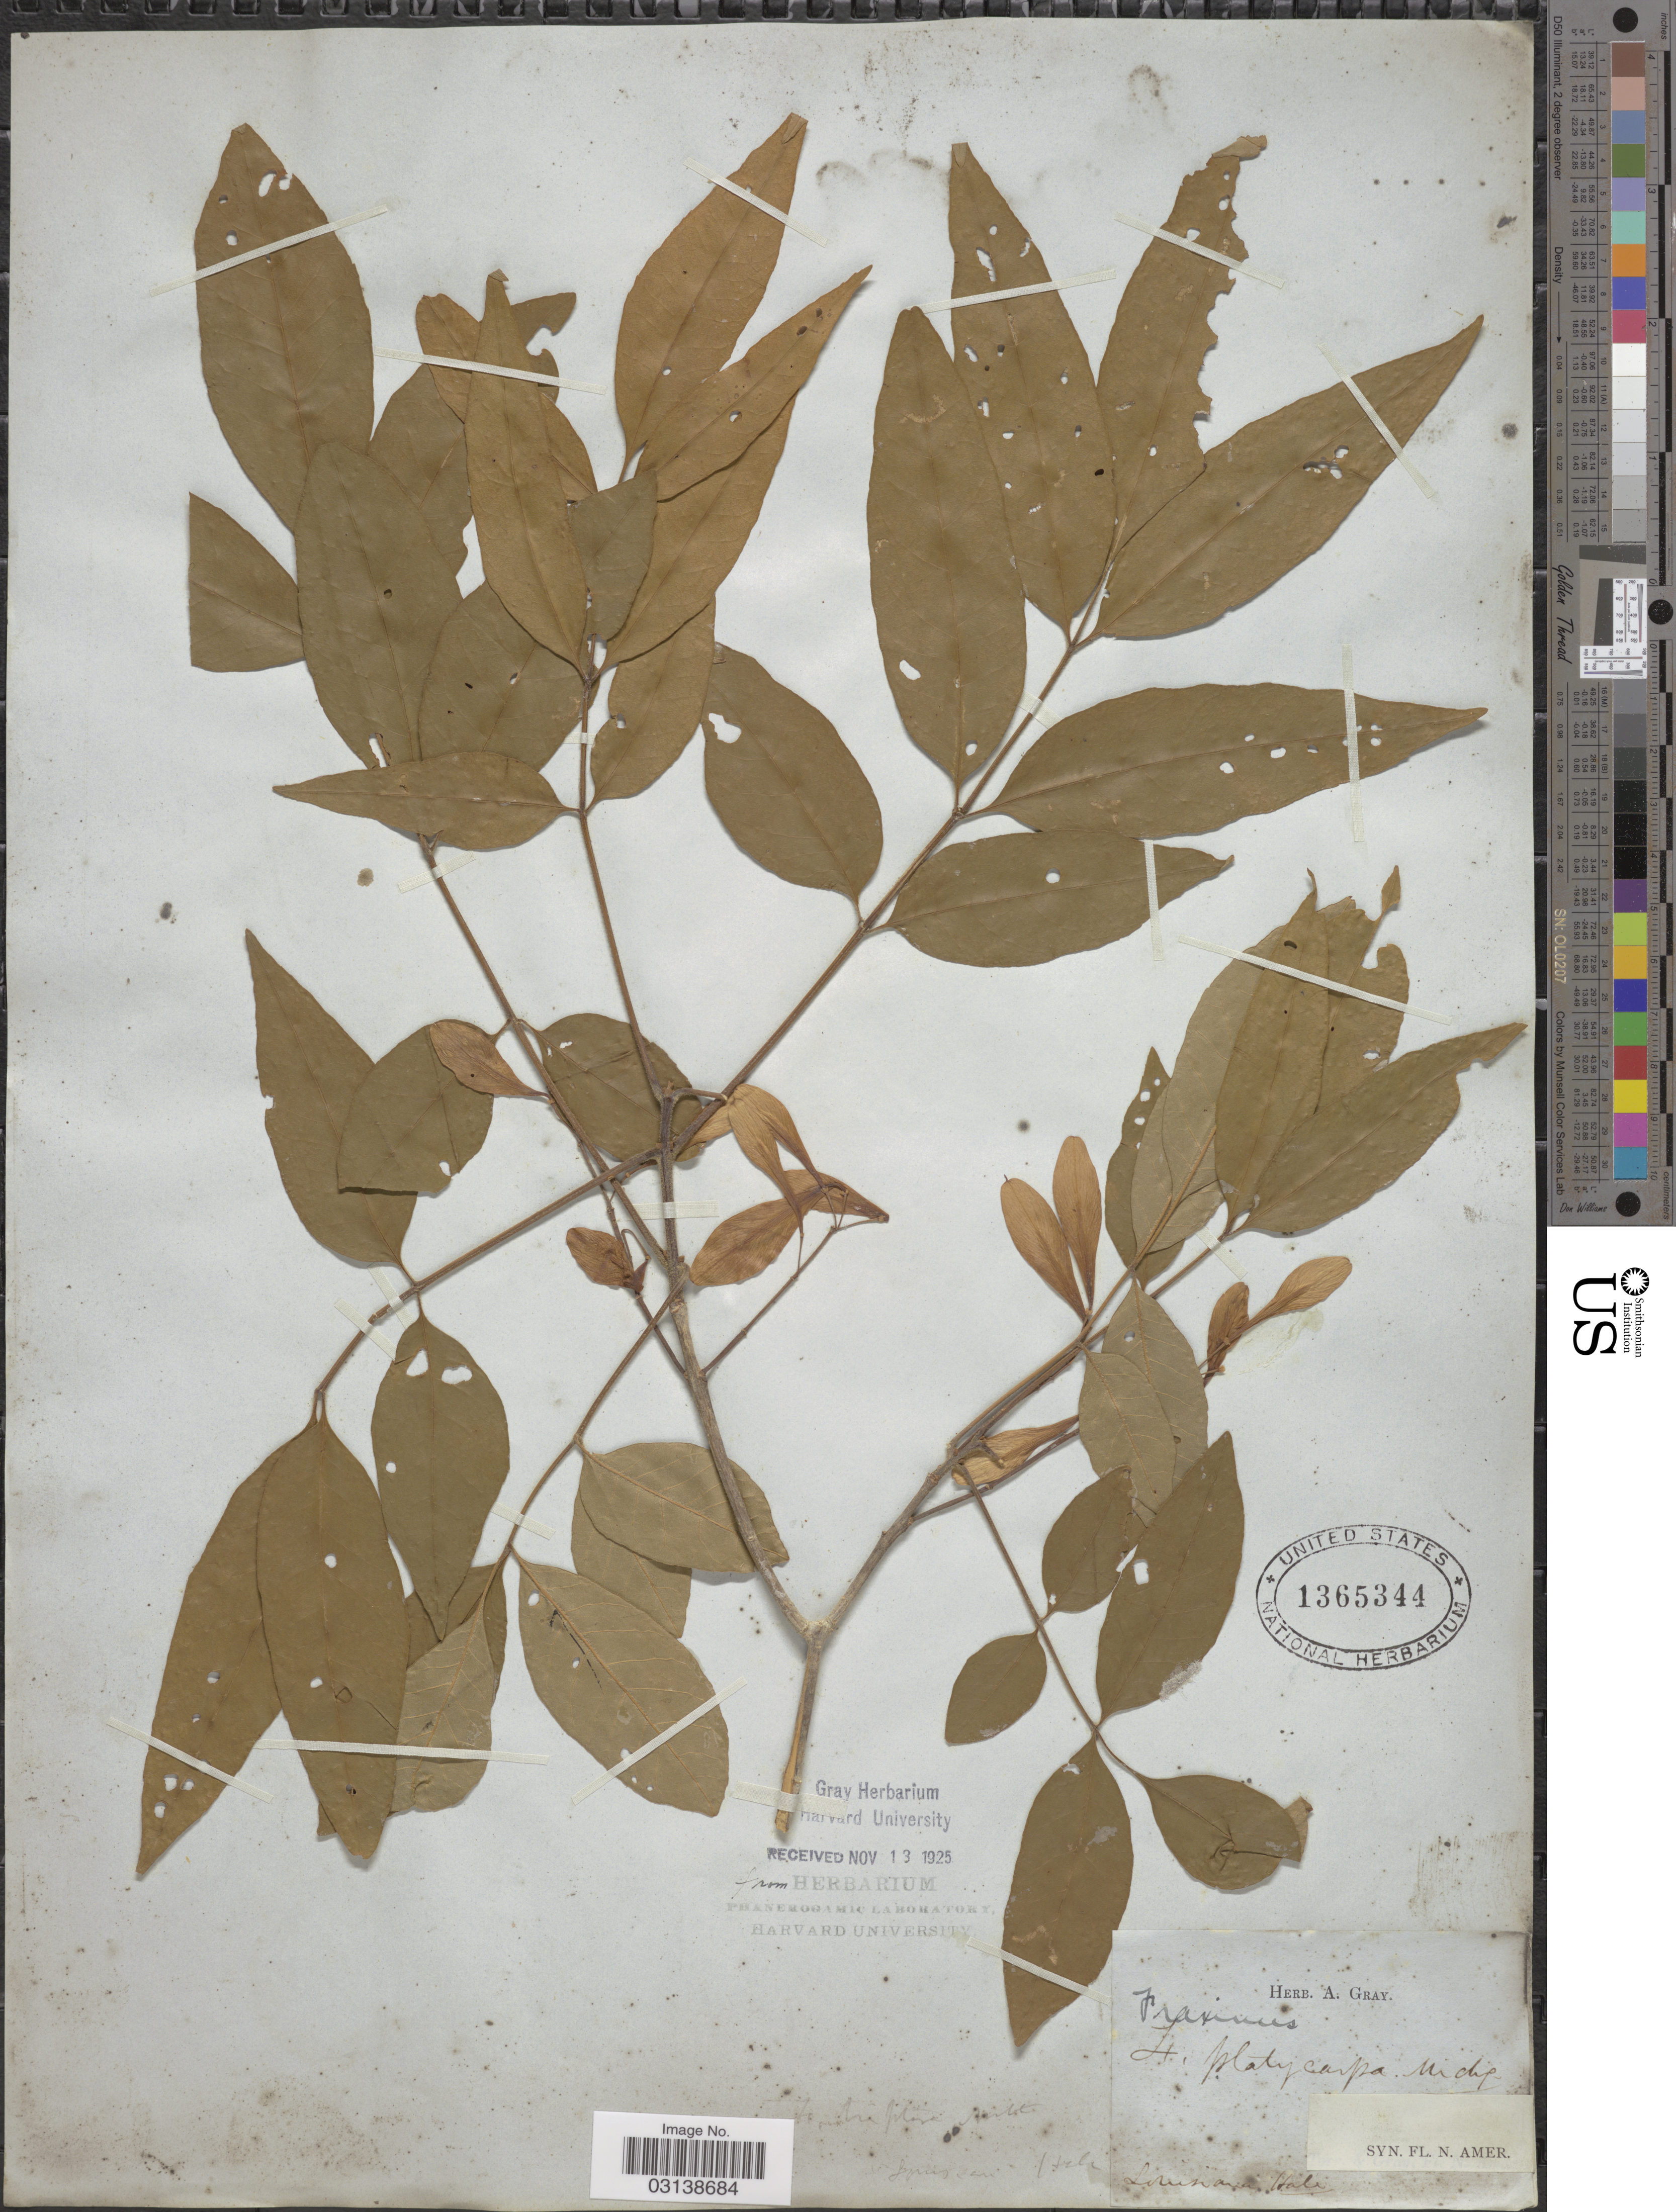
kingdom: Plantae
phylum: Tracheophyta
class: Magnoliopsida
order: Lamiales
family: Oleaceae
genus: Fraxinus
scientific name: Fraxinus caroliniana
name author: Mill.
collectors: -- Hale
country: United States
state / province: Louisiana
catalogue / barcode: US 1365344